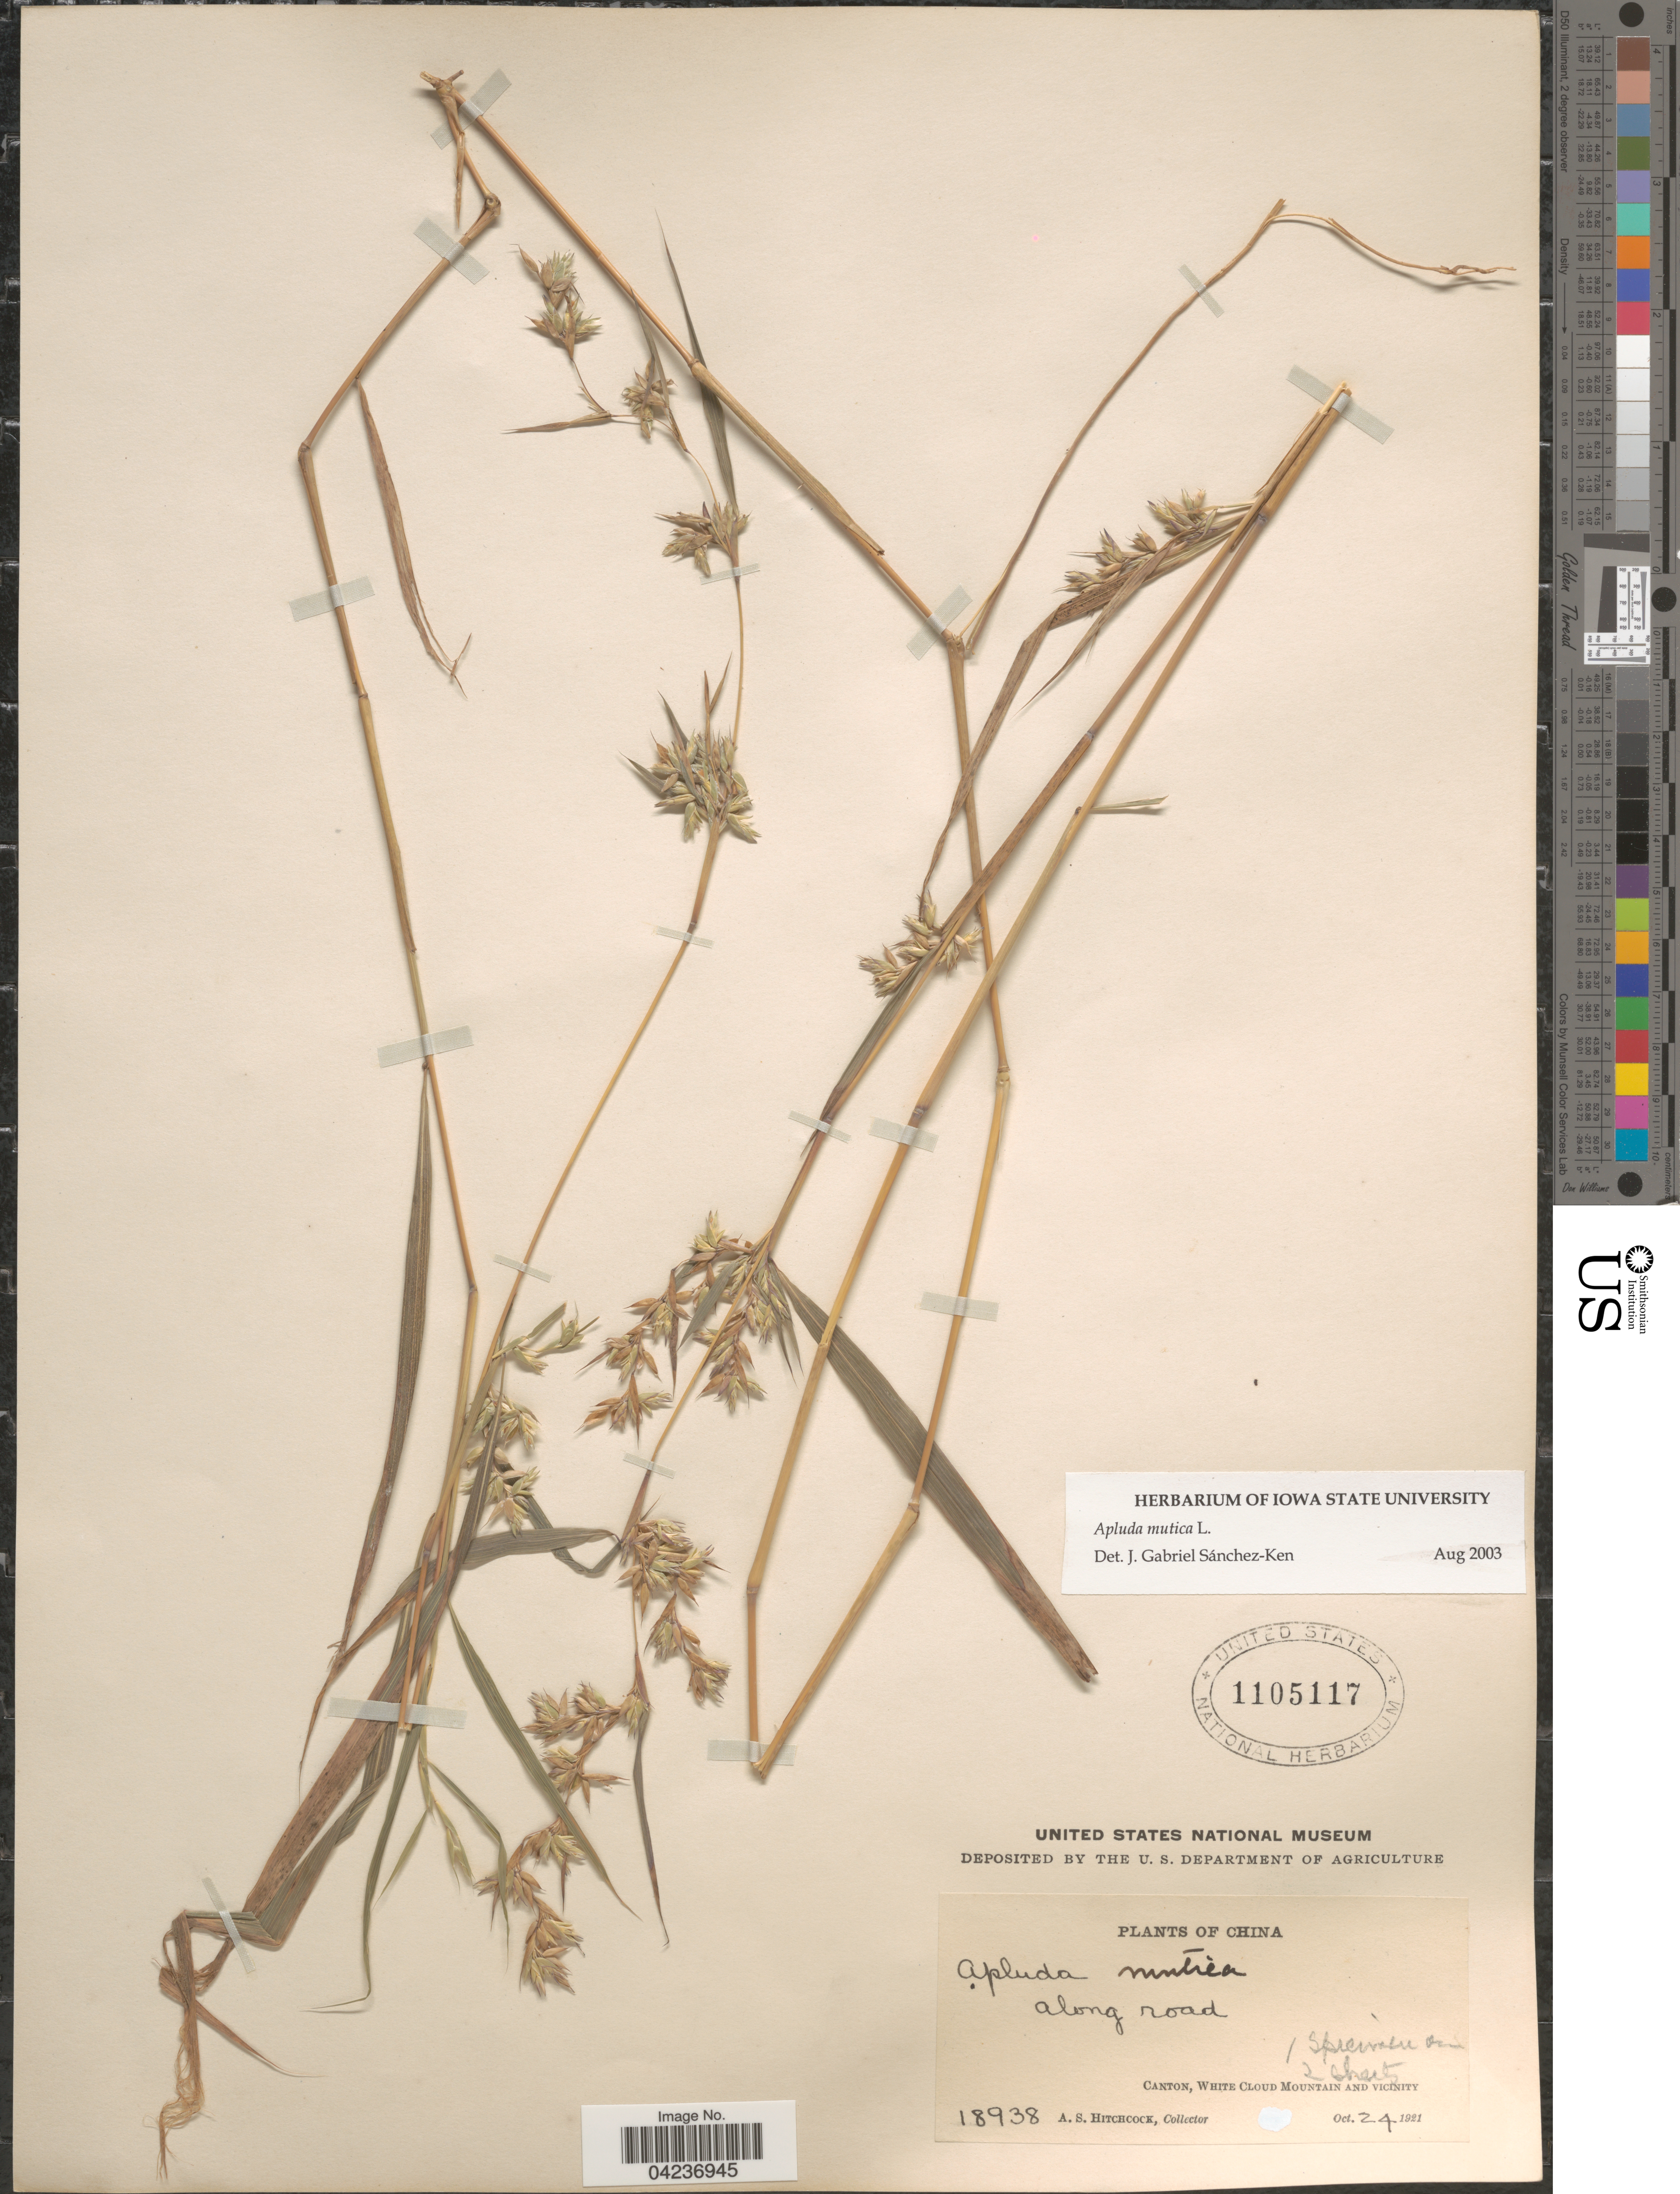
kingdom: Plantae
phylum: Tracheophyta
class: Liliopsida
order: Poales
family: Poaceae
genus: Apluda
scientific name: Apluda mutica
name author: L.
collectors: A. S. Hitchcock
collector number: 18938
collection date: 1921-10-24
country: China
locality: Along road. Canton, White Cloud Mountain and vicinity.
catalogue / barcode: US 1105117